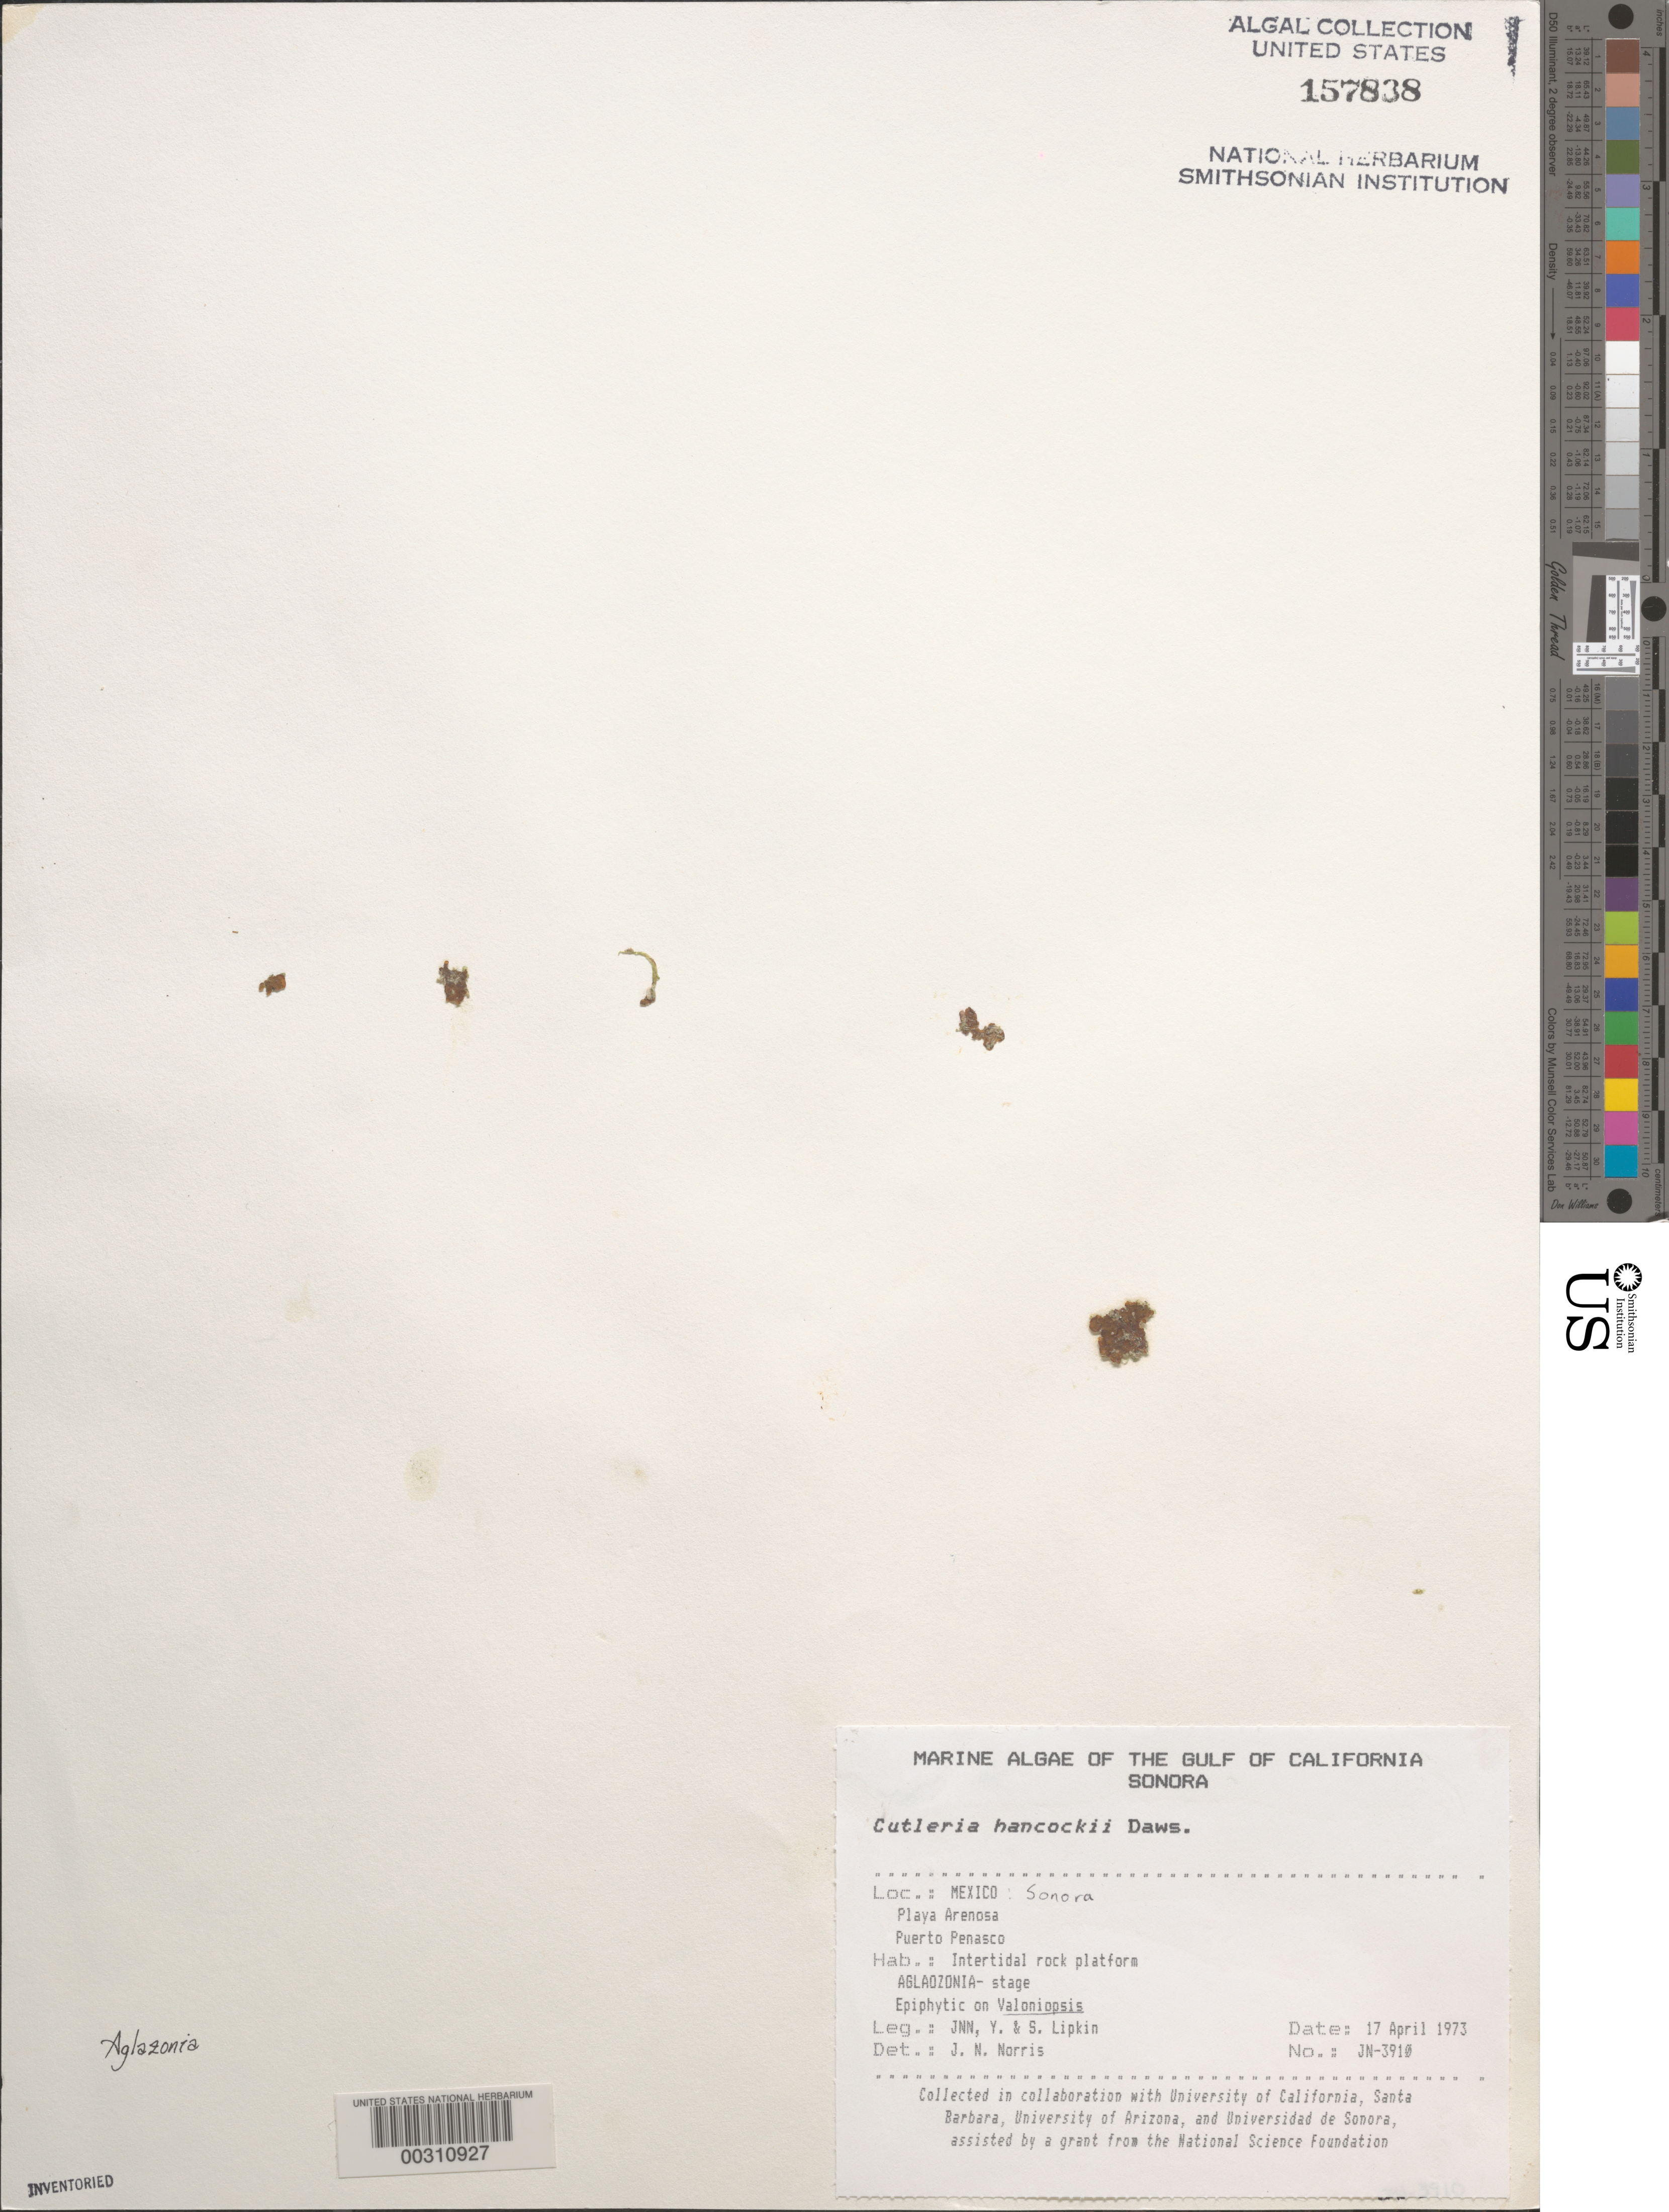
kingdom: Chromista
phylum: Ochrophyta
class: Phaeophyceae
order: Cutleriales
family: Cutleriaceae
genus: Cutleria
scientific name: Cutleria hancockii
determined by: Norris, James N.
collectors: J. N. Norris, Y. Lipkin & S. Lipkin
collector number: JN-3910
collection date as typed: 17 Apr 1973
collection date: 1973-04-17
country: Mexico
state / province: Sonora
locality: Playa Arenosa, Puerto Penasco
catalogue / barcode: US 157838